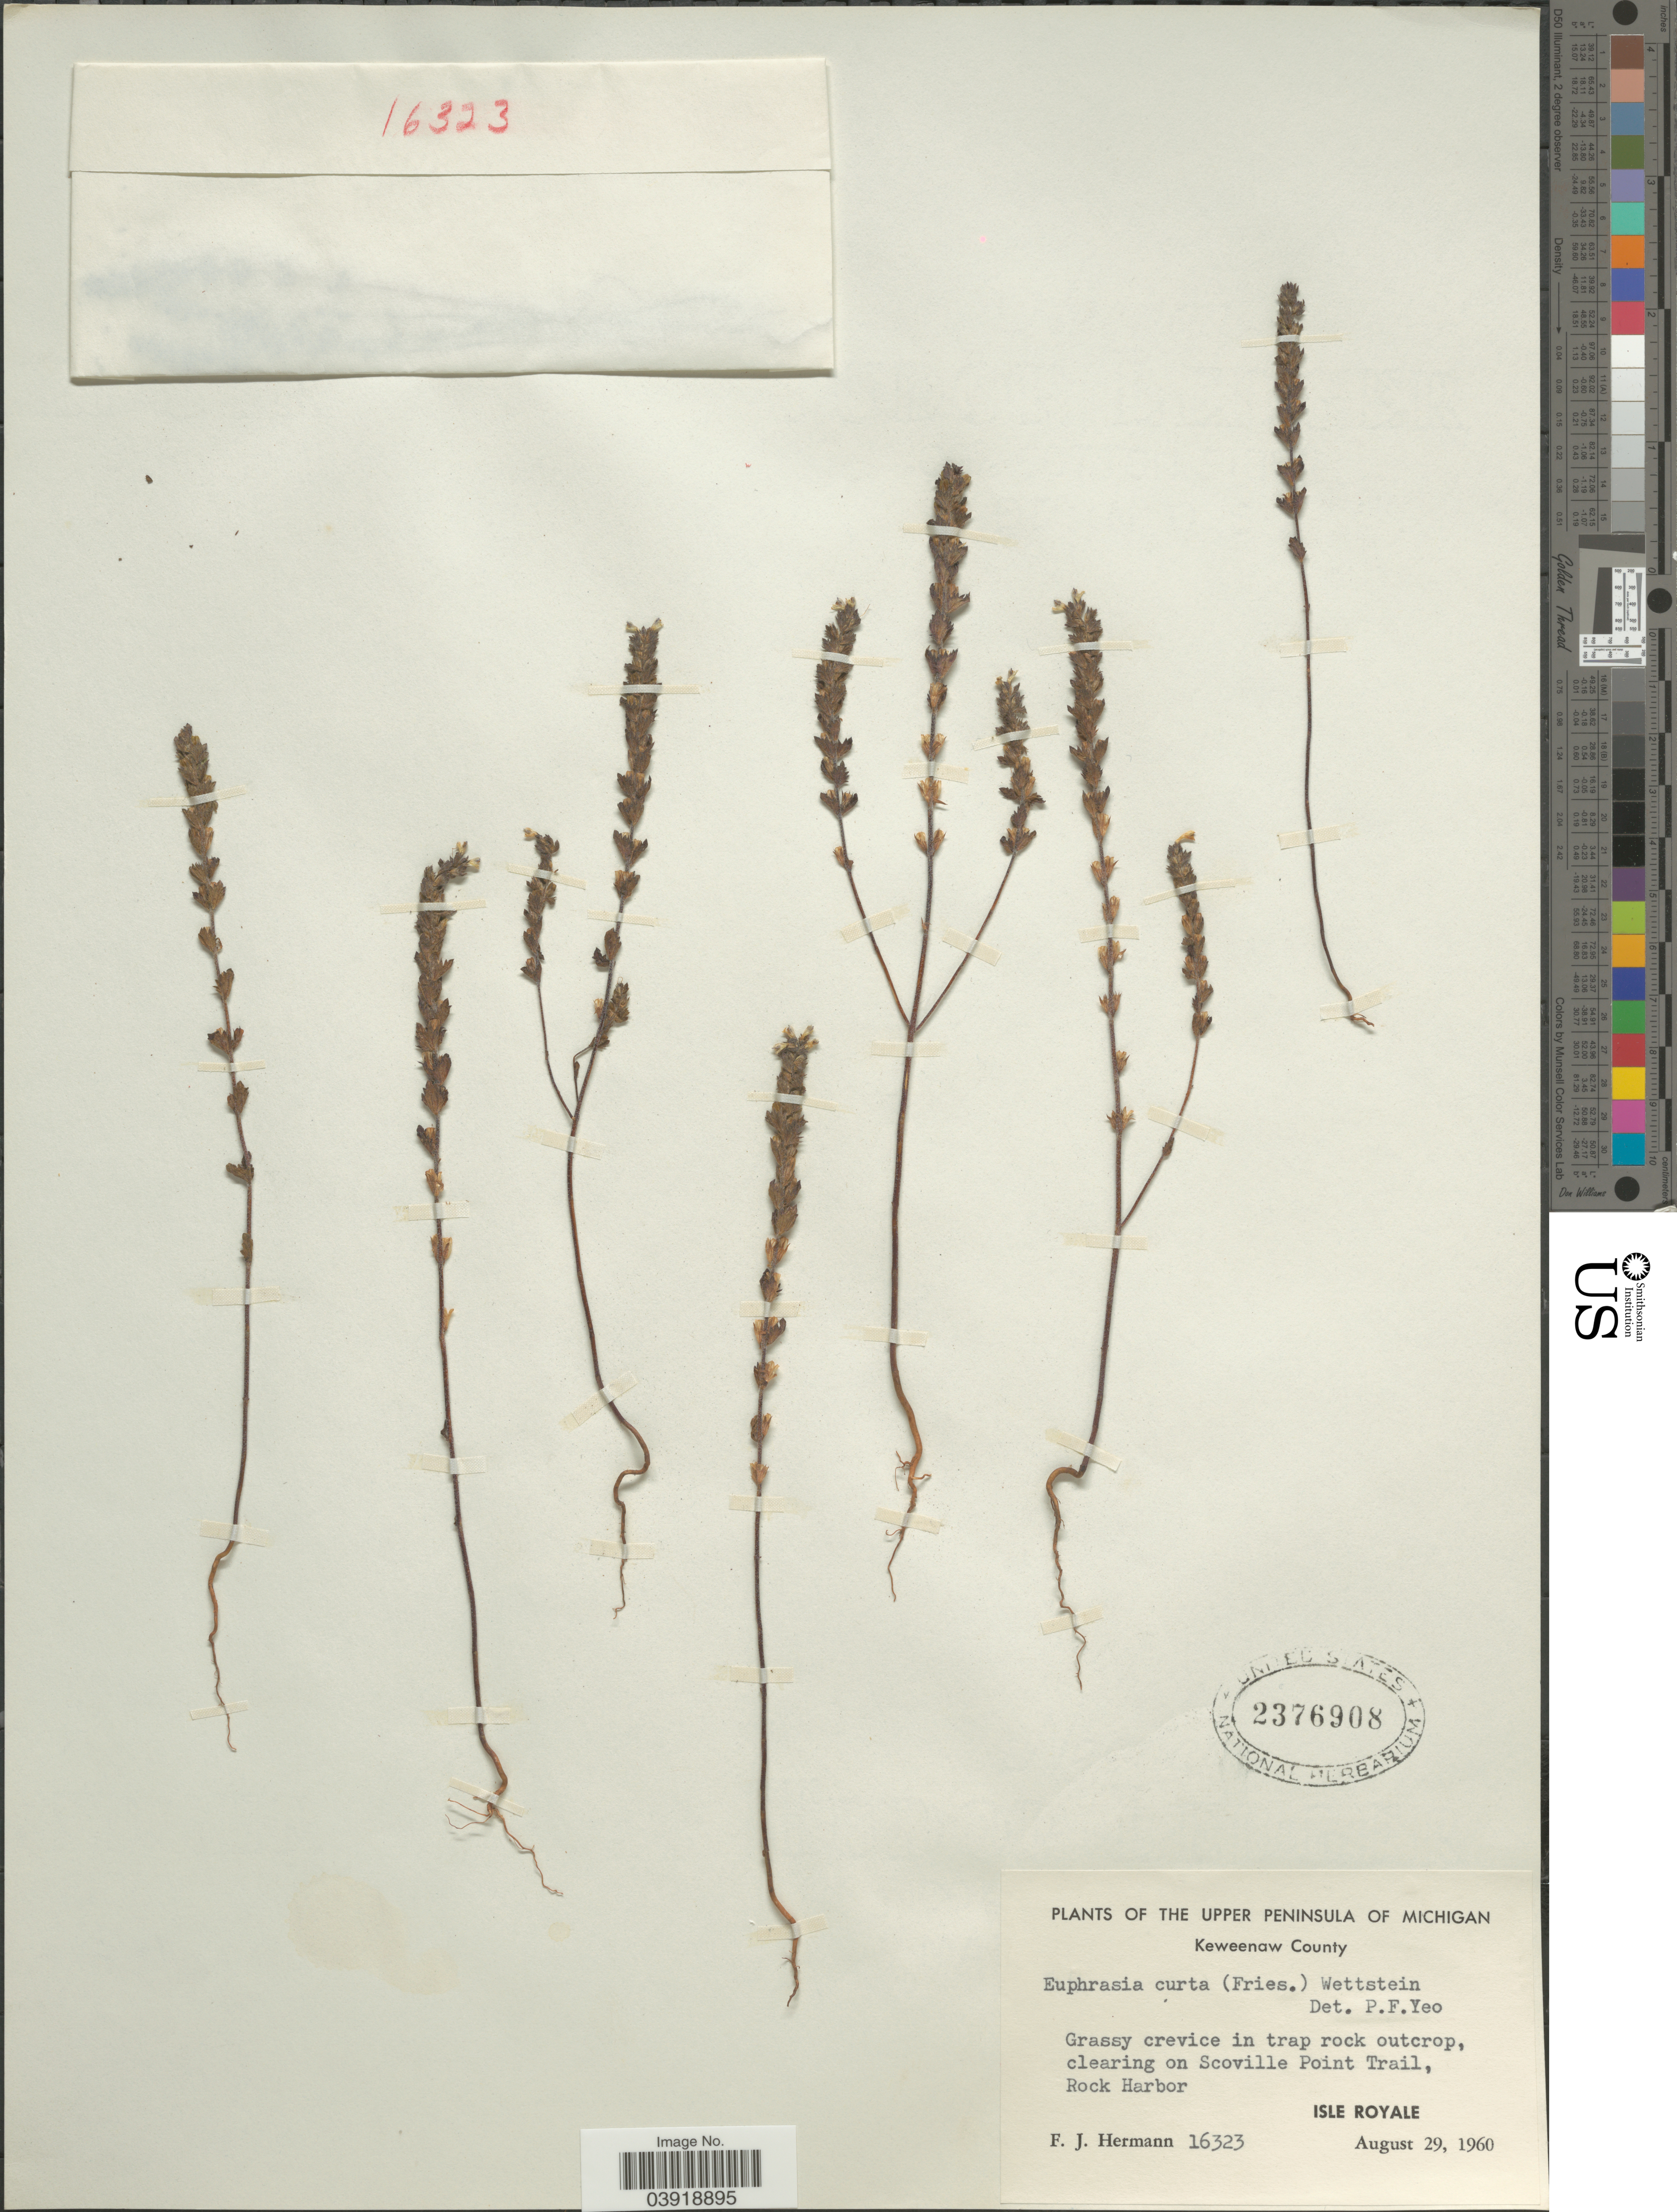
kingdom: Plantae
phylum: Tracheophyta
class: Magnoliopsida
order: Lamiales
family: Orobanchaceae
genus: Euphrasia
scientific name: Euphrasia curta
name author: (Fr.) Wettst.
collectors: F. J. Hermann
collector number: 16323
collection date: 1960-08-29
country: United States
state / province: Michigan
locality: The Upper Peninsula of Michigan. Keweenaw County. Clearing on Scoville Point Trail, Rock Harbor, Isle Royale.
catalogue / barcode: US 2376908